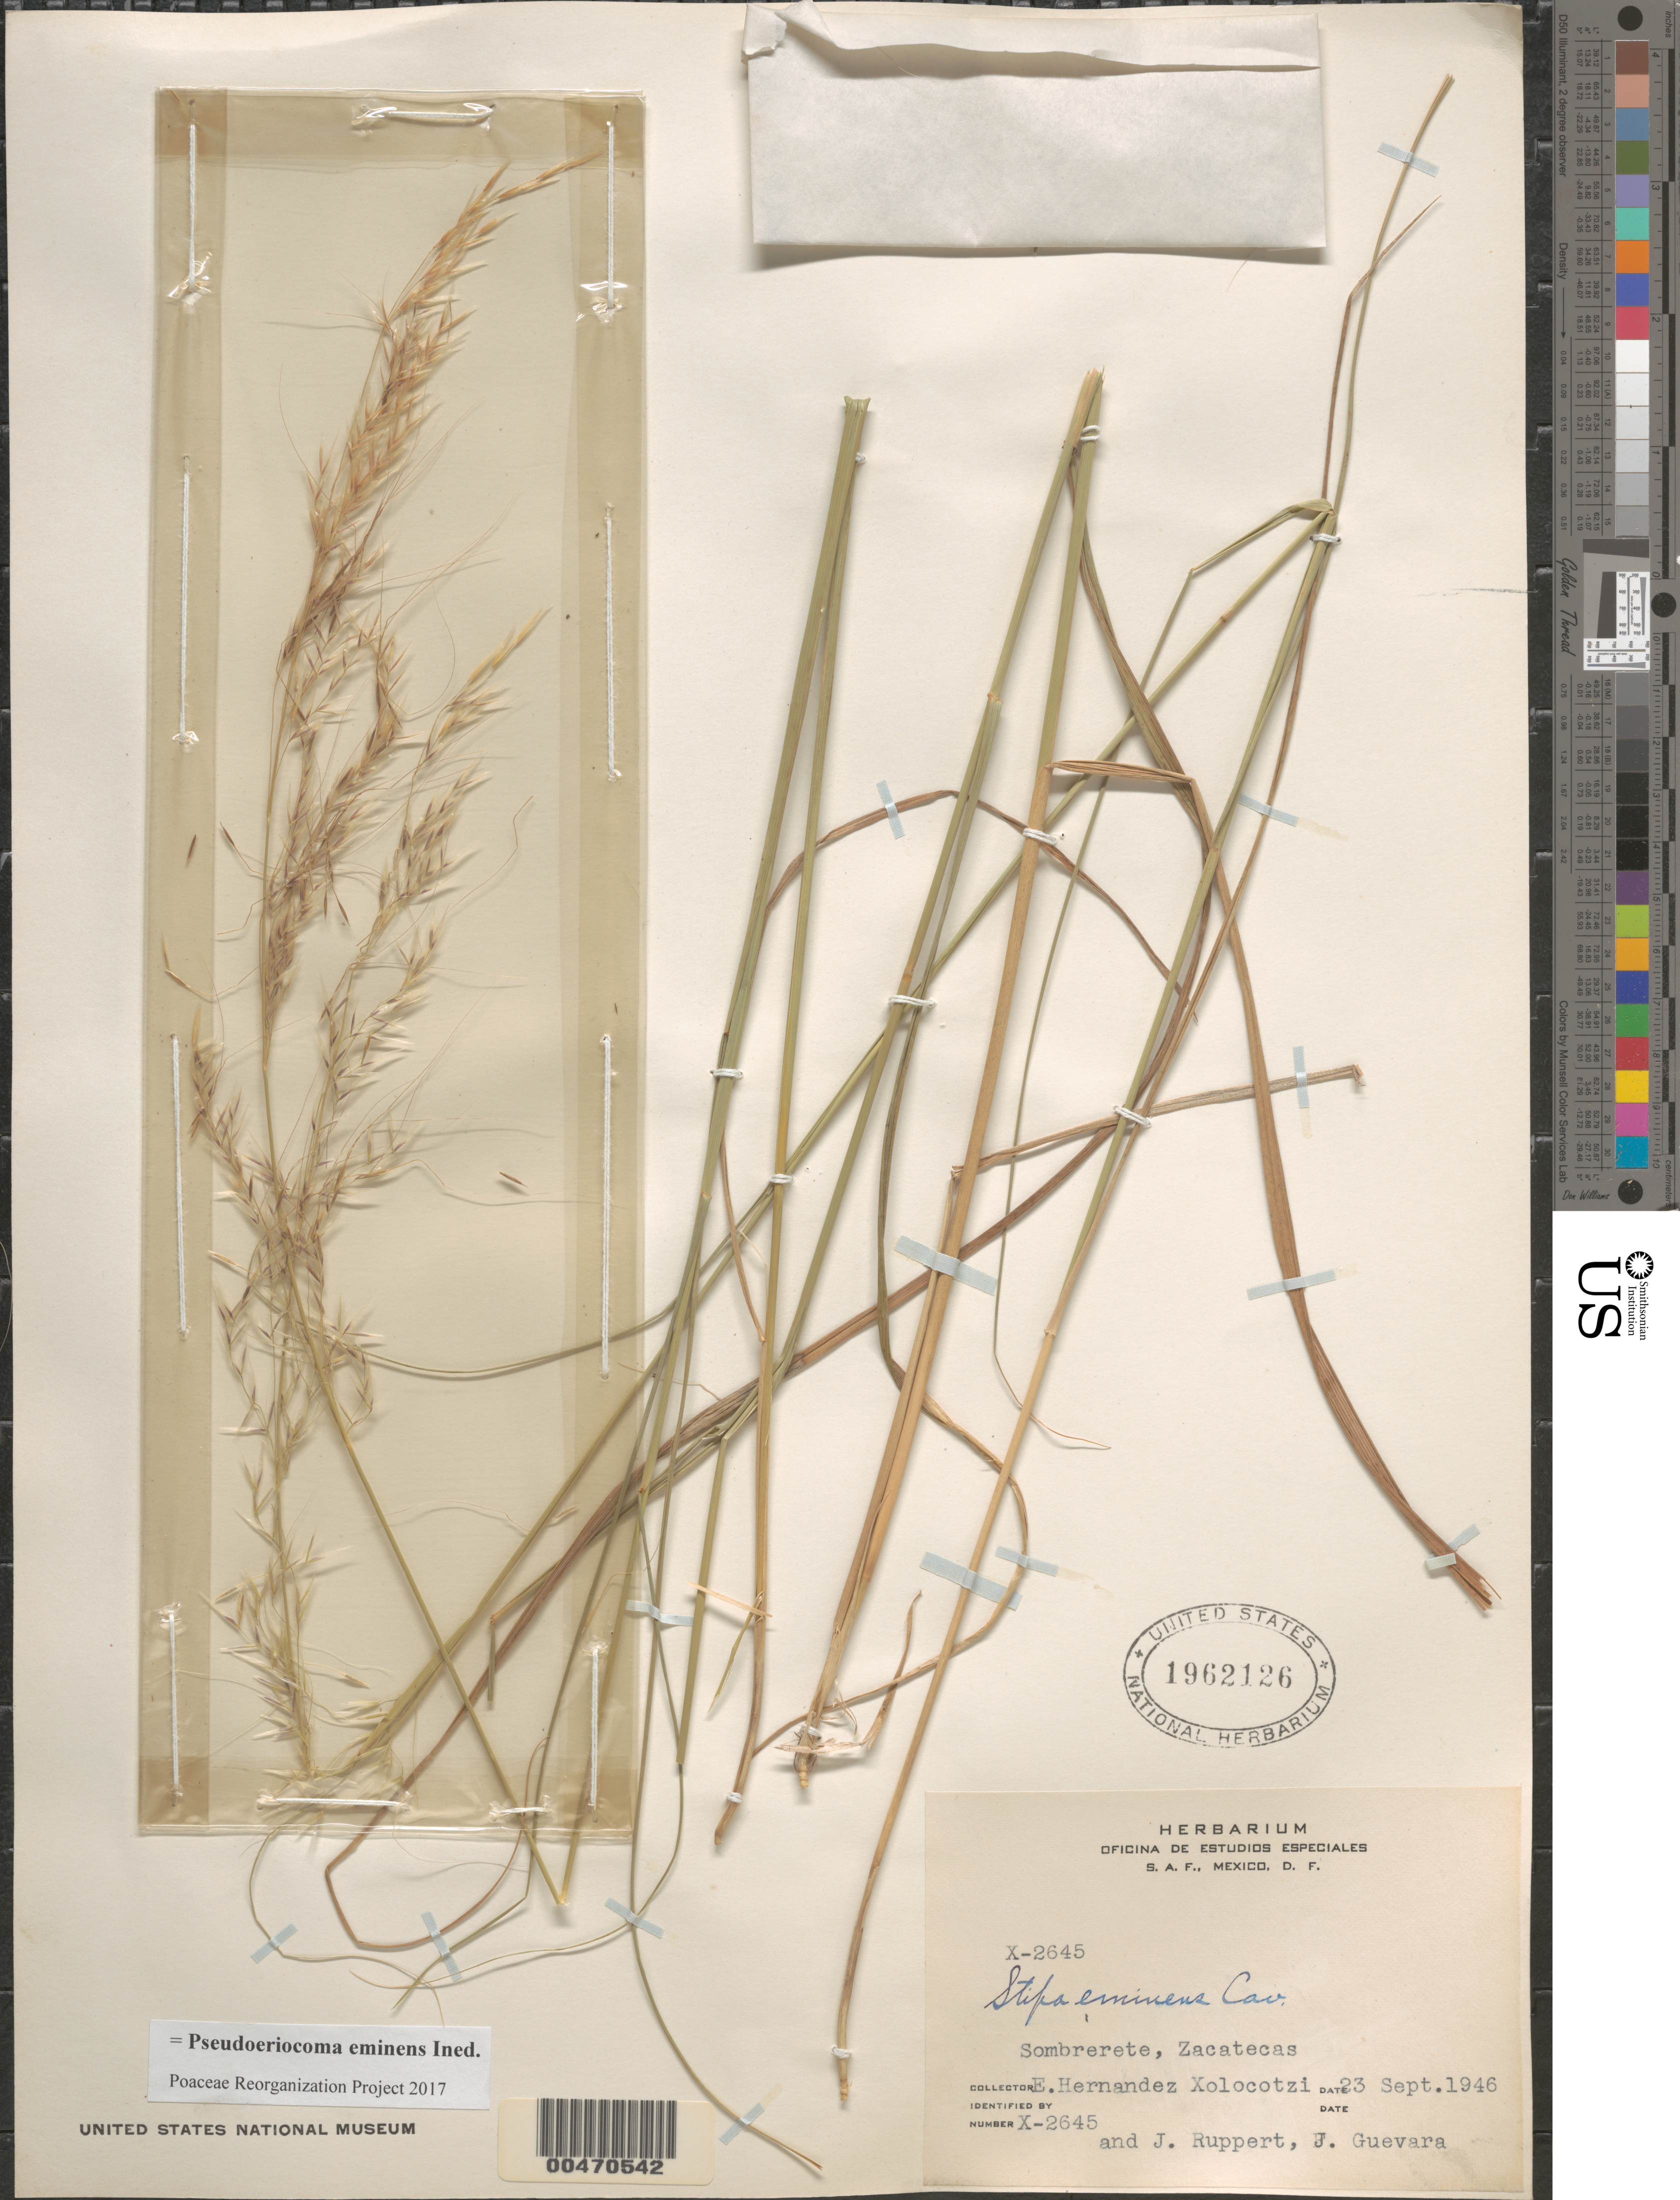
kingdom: Plantae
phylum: Tracheophyta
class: Liliopsida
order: Poales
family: Poaceae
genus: Pseudoeriocoma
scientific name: Pseudoeriocoma eminens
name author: (Cav.) Romasch.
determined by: Poaceae Reorganization Project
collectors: E. I. Hernández-X., J. Ruppert & J. Guevara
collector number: X-2645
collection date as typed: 23 Sep 1946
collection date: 1946-09-23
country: Mexico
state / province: Zacatecas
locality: Sombrerete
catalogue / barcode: US 1962126